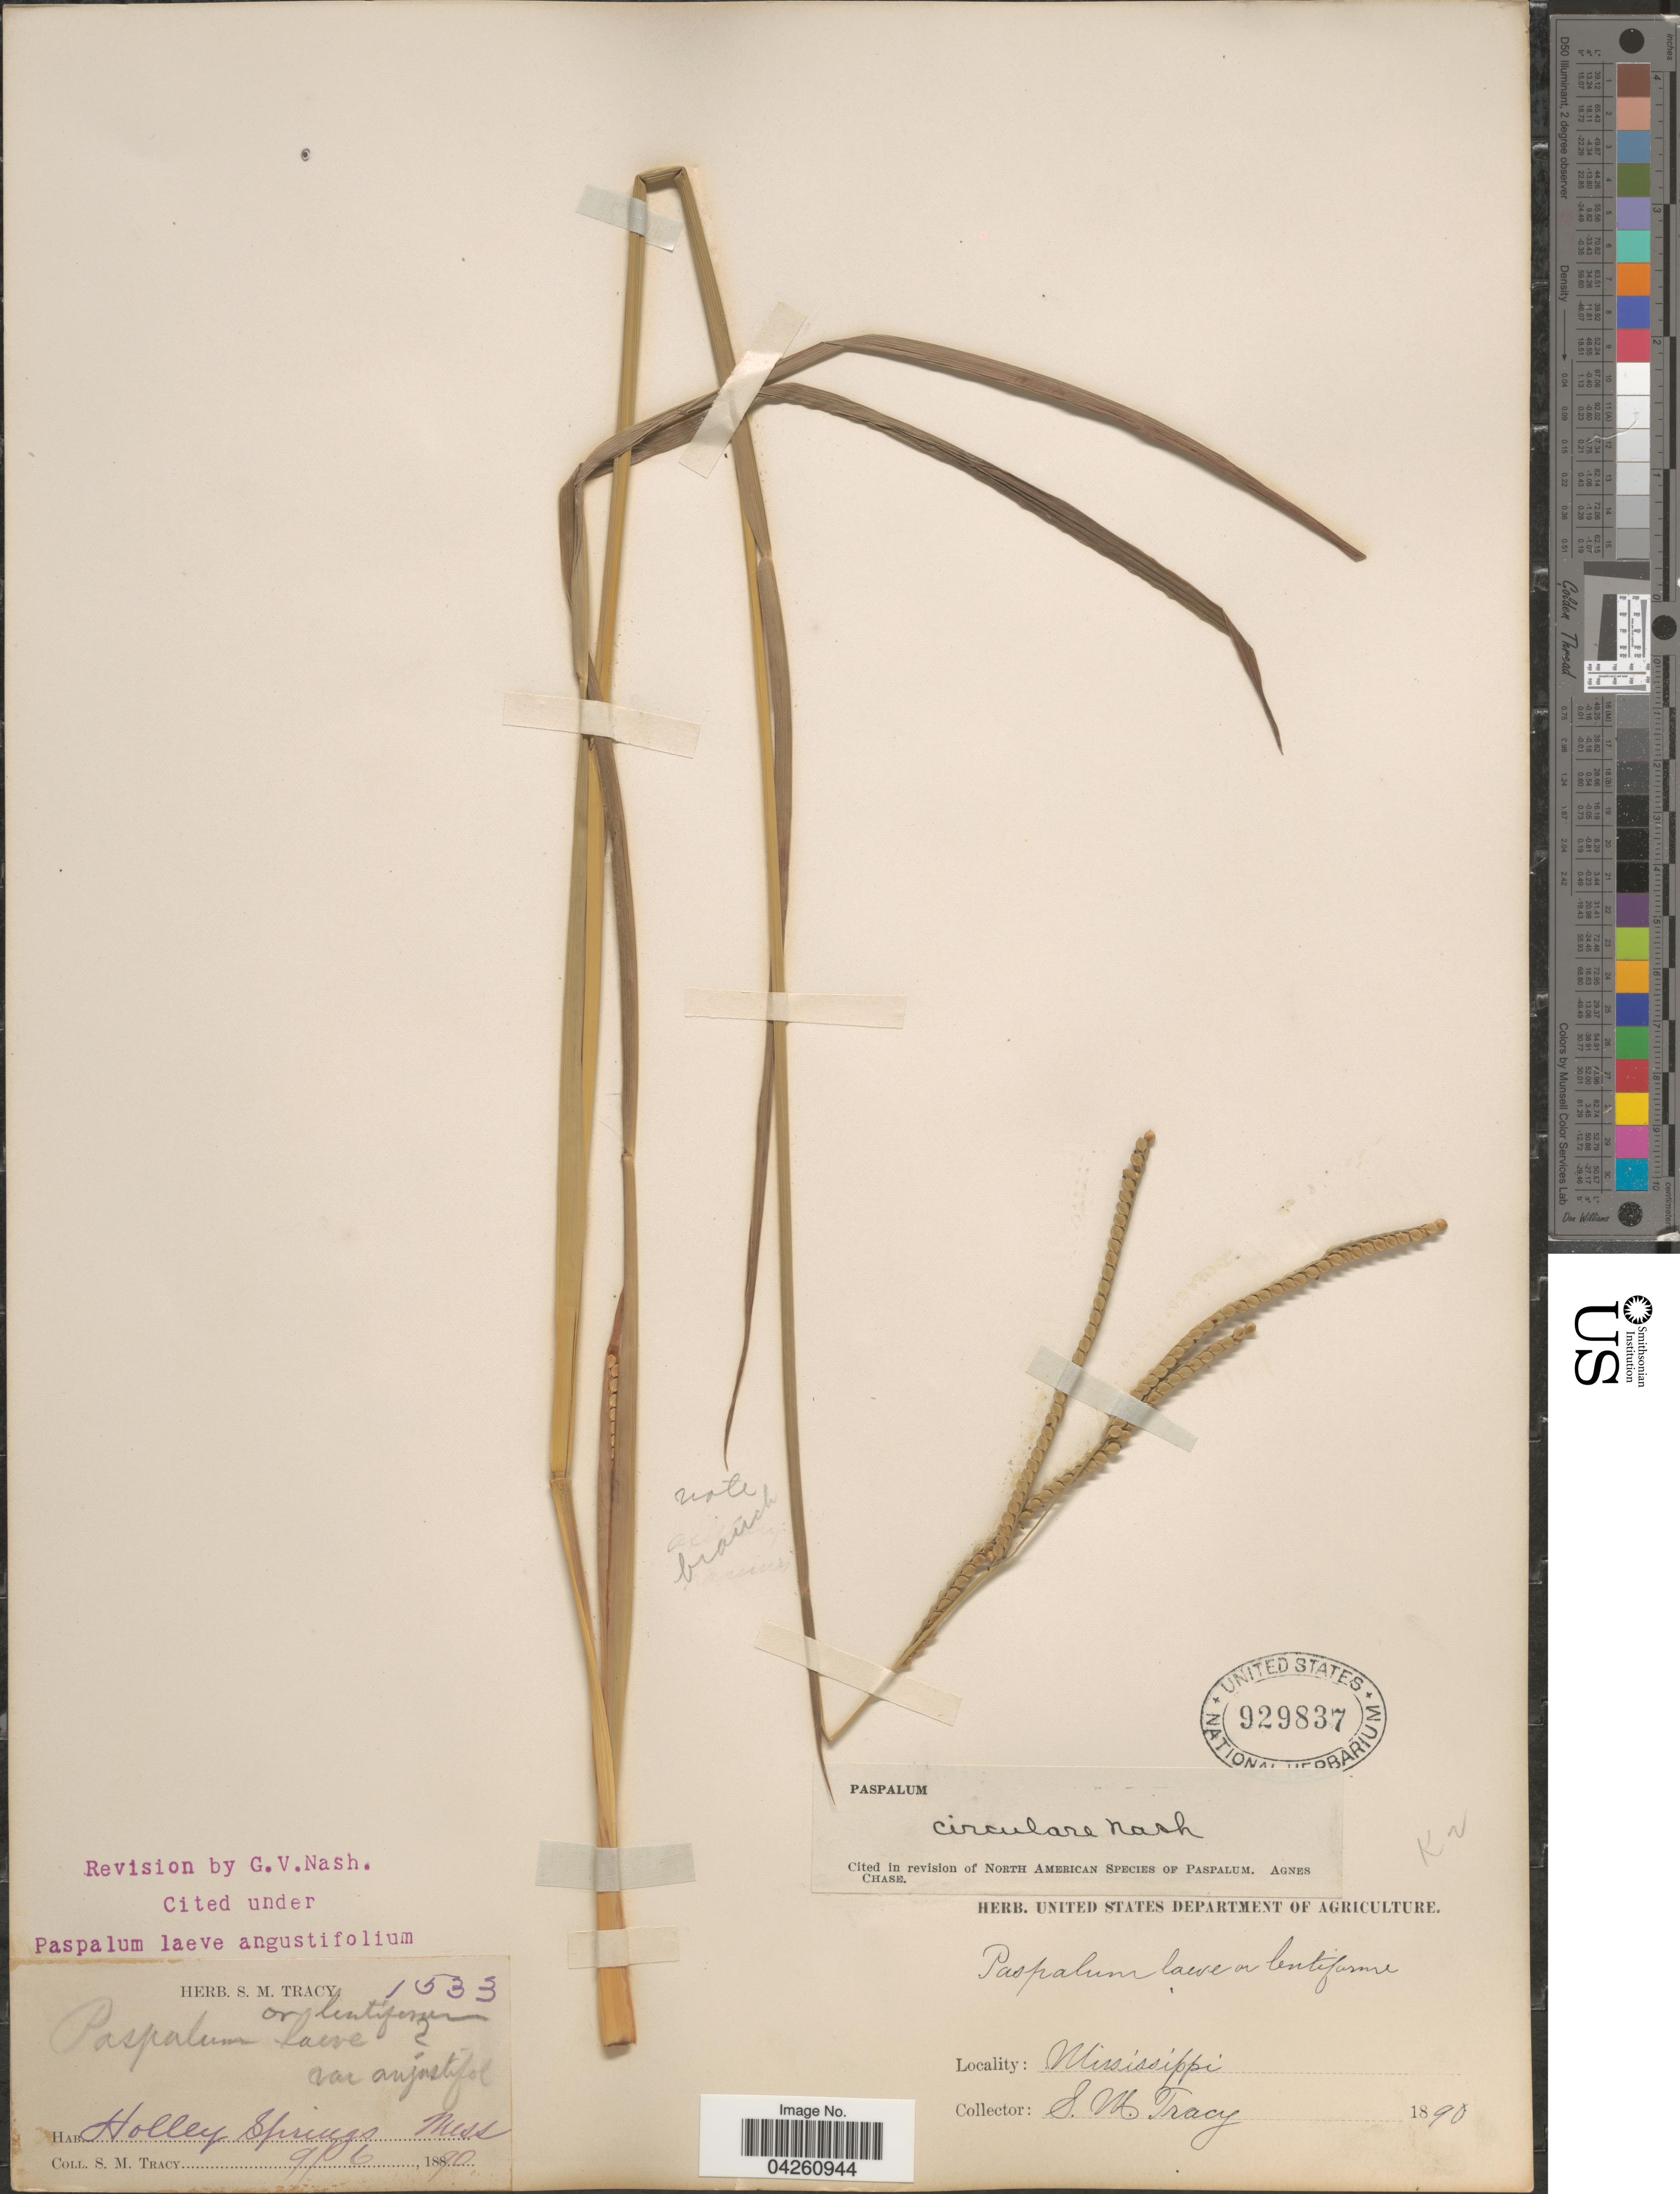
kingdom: Plantae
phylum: Tracheophyta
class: Liliopsida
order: Poales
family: Poaceae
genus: Paspalum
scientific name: Paspalum circulare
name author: Nash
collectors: S. M. Tracy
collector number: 1533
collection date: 1890-09-06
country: United States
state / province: Mississippi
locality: Holley Springs.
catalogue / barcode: US 929837